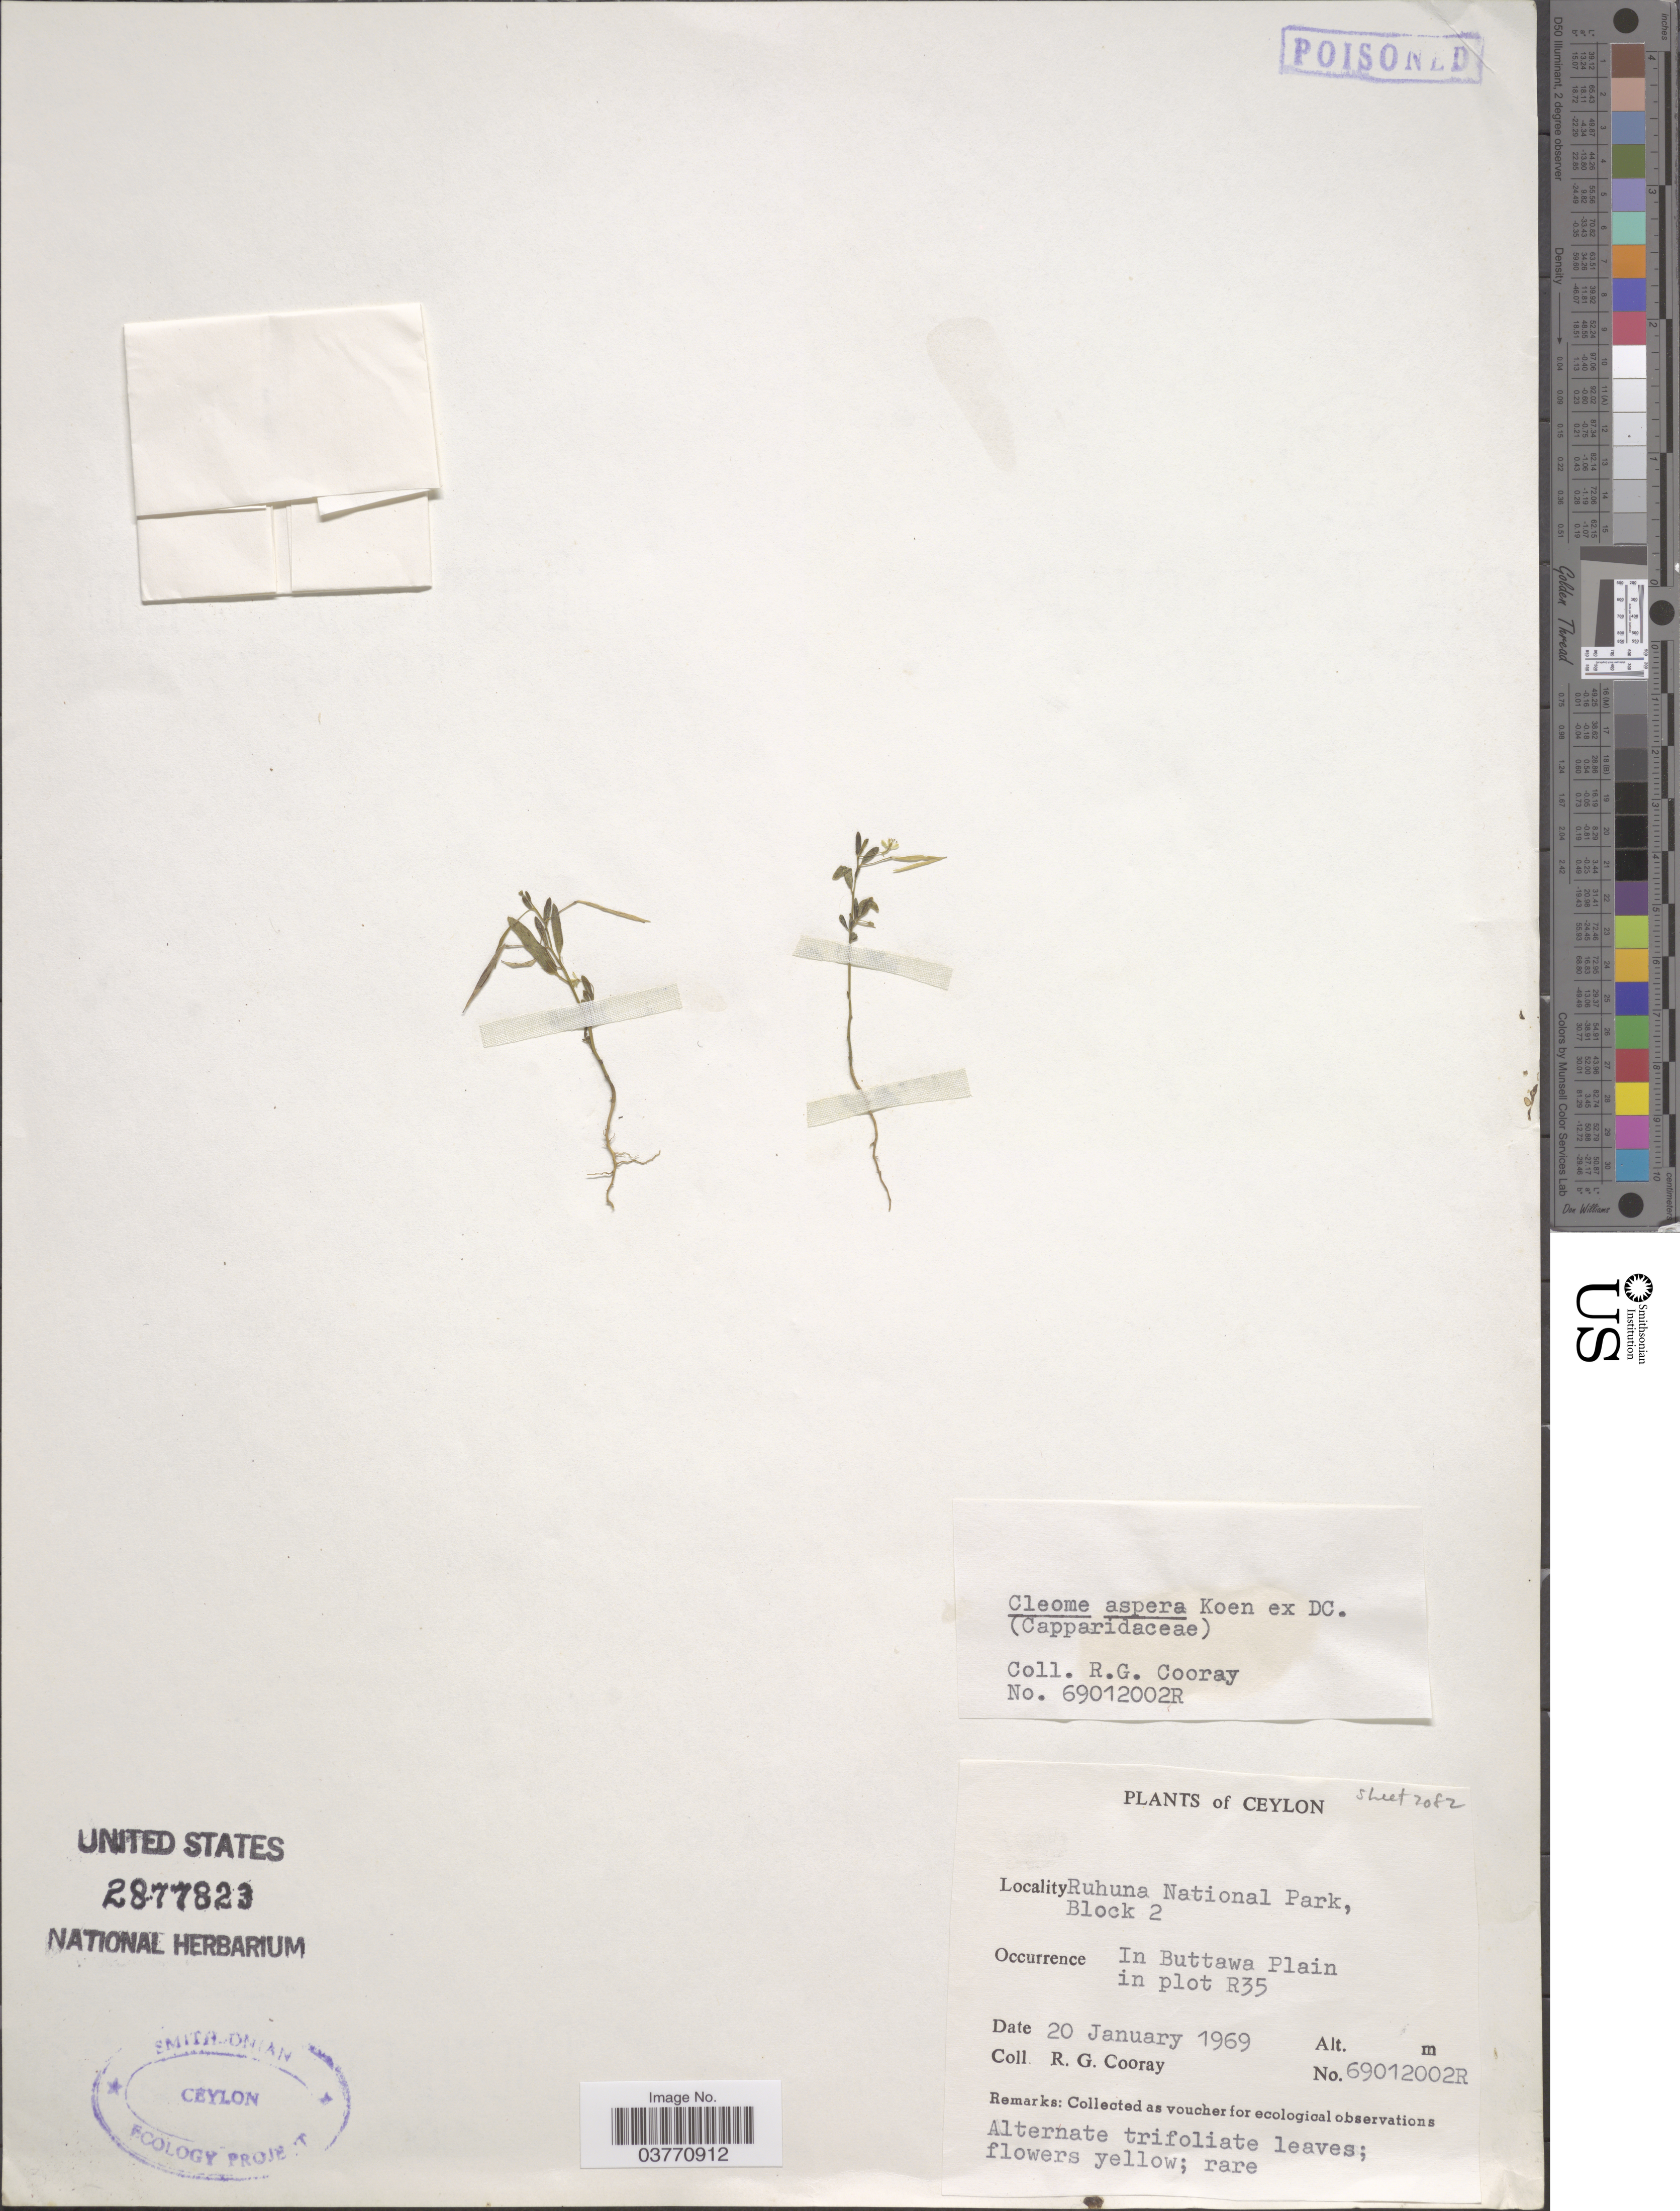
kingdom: Plantae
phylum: Tracheophyta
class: Magnoliopsida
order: Brassicales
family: Cleomaceae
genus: Corynandra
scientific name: Corynandra aspera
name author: (J. Koenig ex DC.) Roalson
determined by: Strong, Mark T., (BOT), Smithsonian Institution - National Museum of Natural History (UNITED STATES)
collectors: R. Cooray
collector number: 69012002R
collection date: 1969-01-20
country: Sri Lanka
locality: Ceylon. Ruhuna National Park, Block 2. In Buttawa Plain in plot R35.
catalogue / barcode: US 2877823